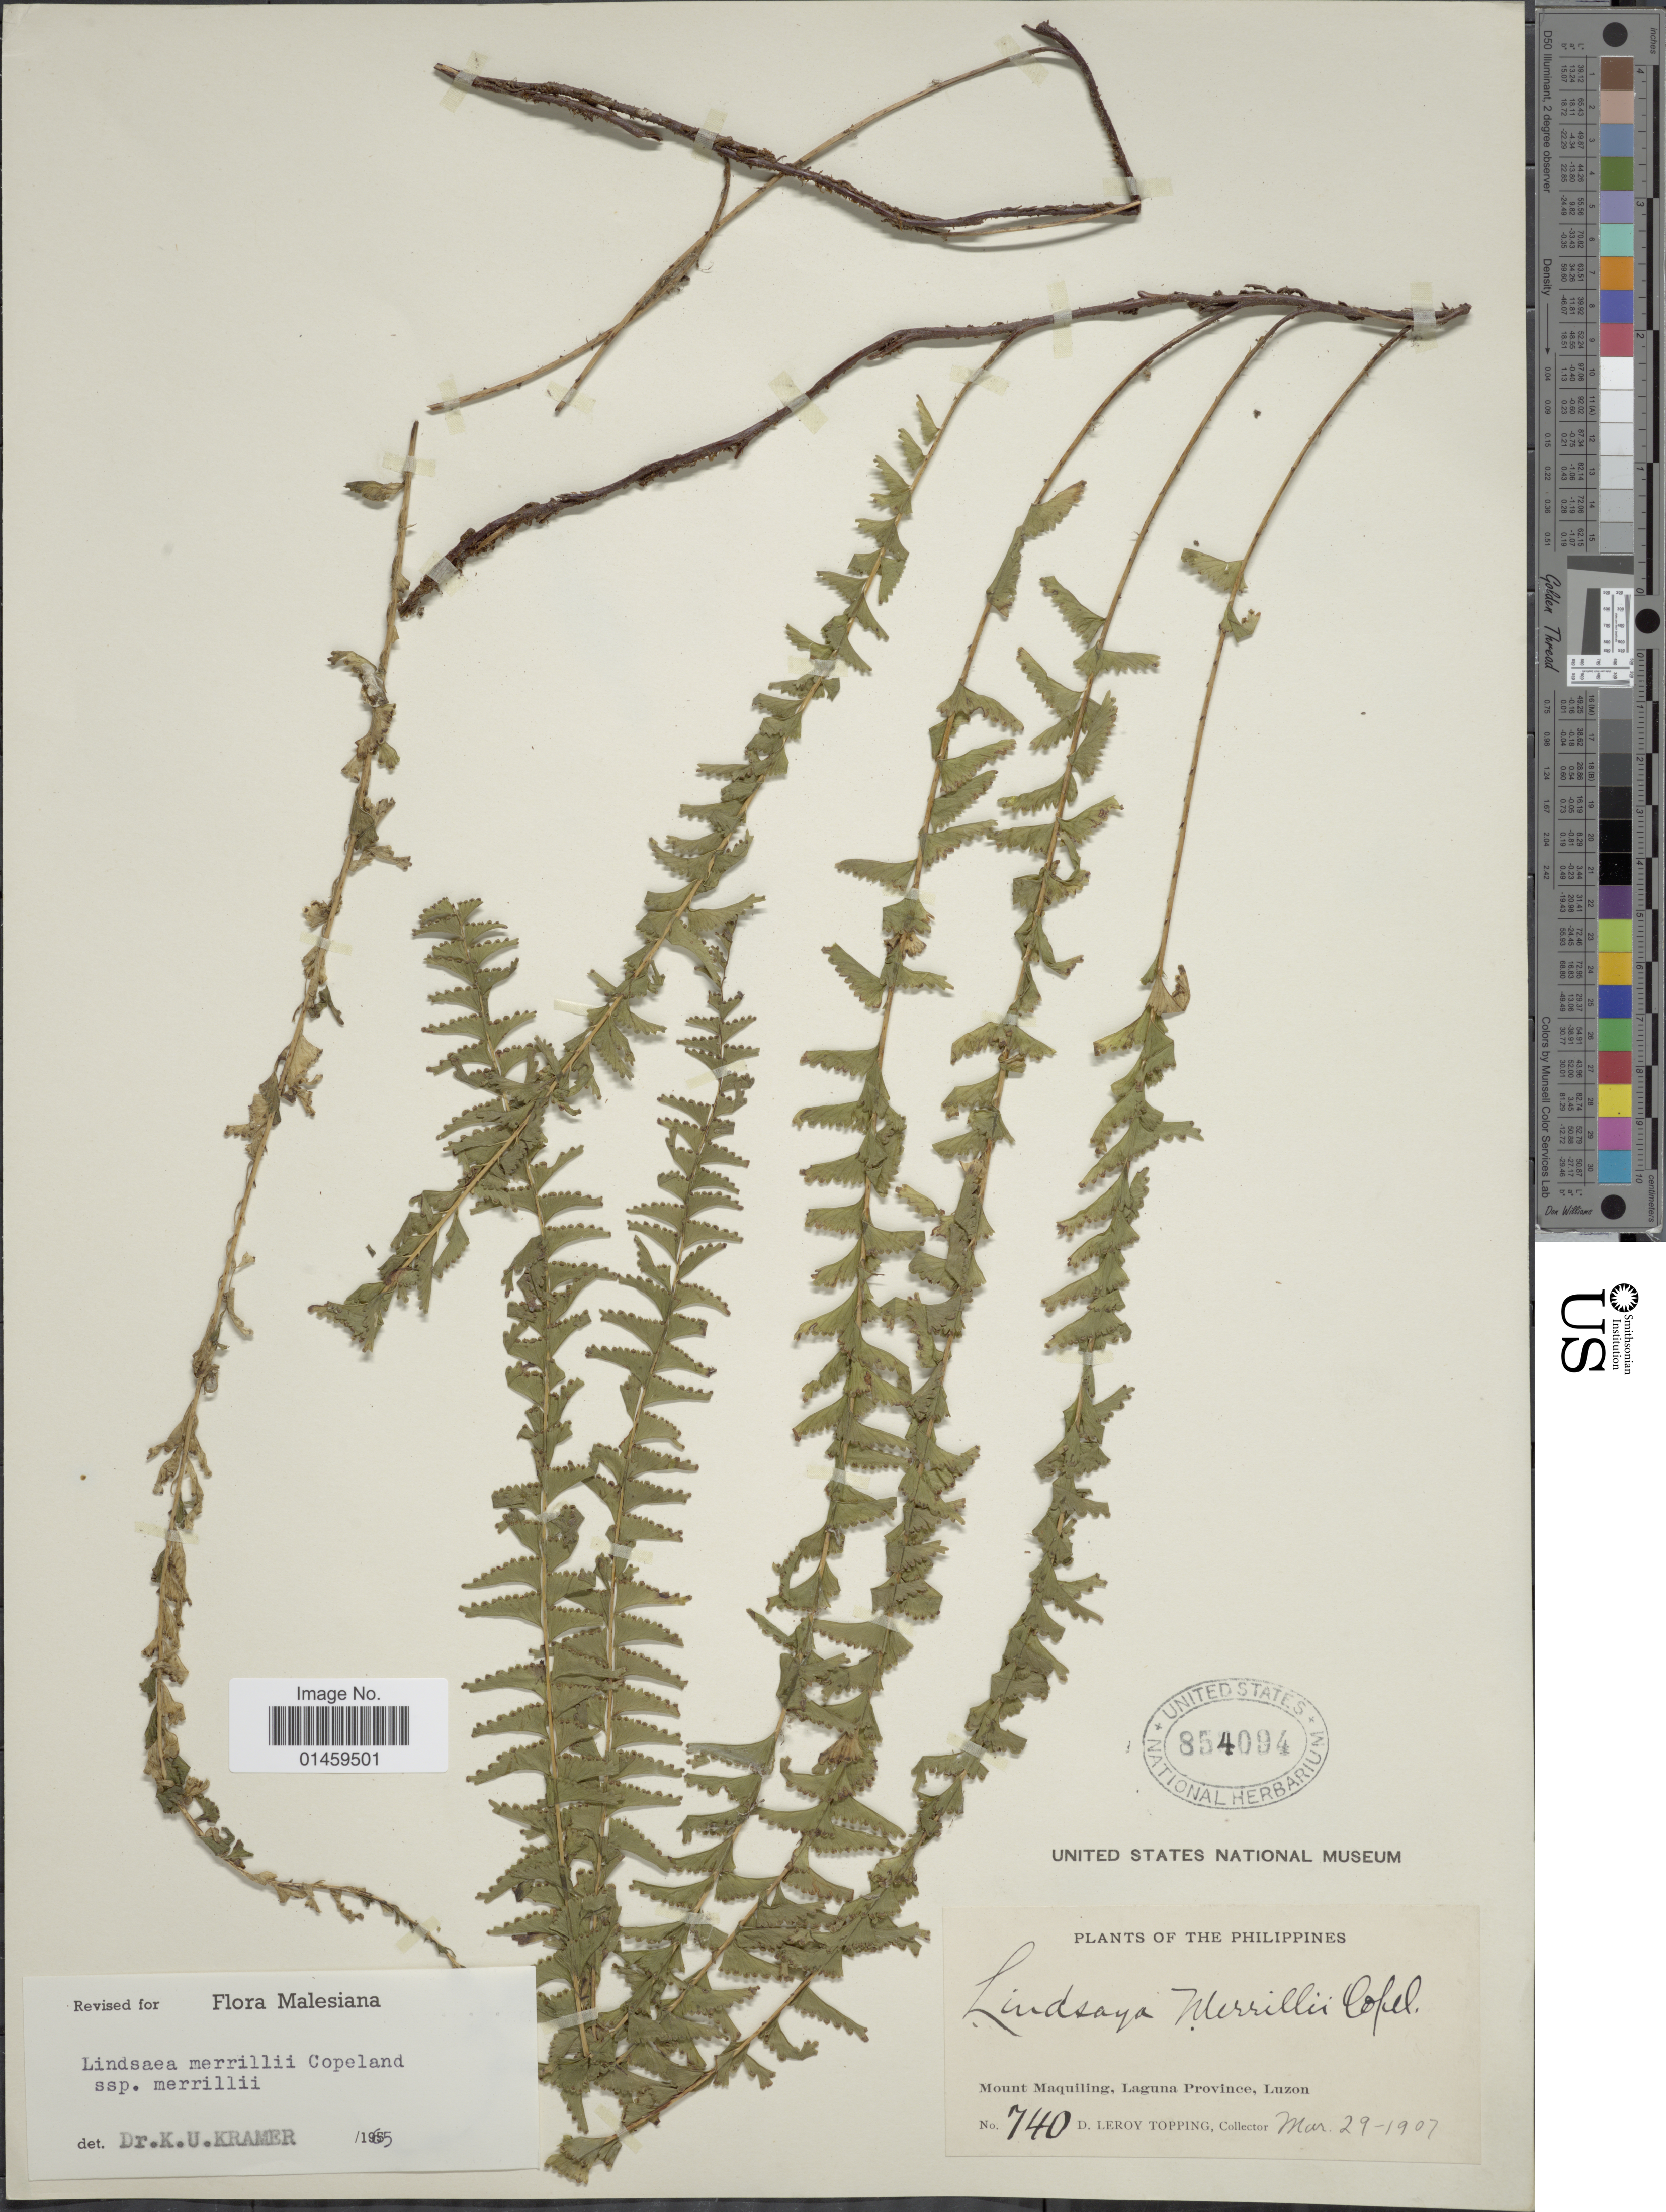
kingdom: Plantae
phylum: Tracheophyta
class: Polypodiopsida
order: Polypodiales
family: Lindsaeaceae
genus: Lindsaea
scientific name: Lindsaea merrillii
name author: Copel. in Perkins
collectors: D. L. Topping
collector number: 740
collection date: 1907-03-29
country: Philippines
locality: Mount Maquiling, Laguna Province, Luzon.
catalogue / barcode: US 854094